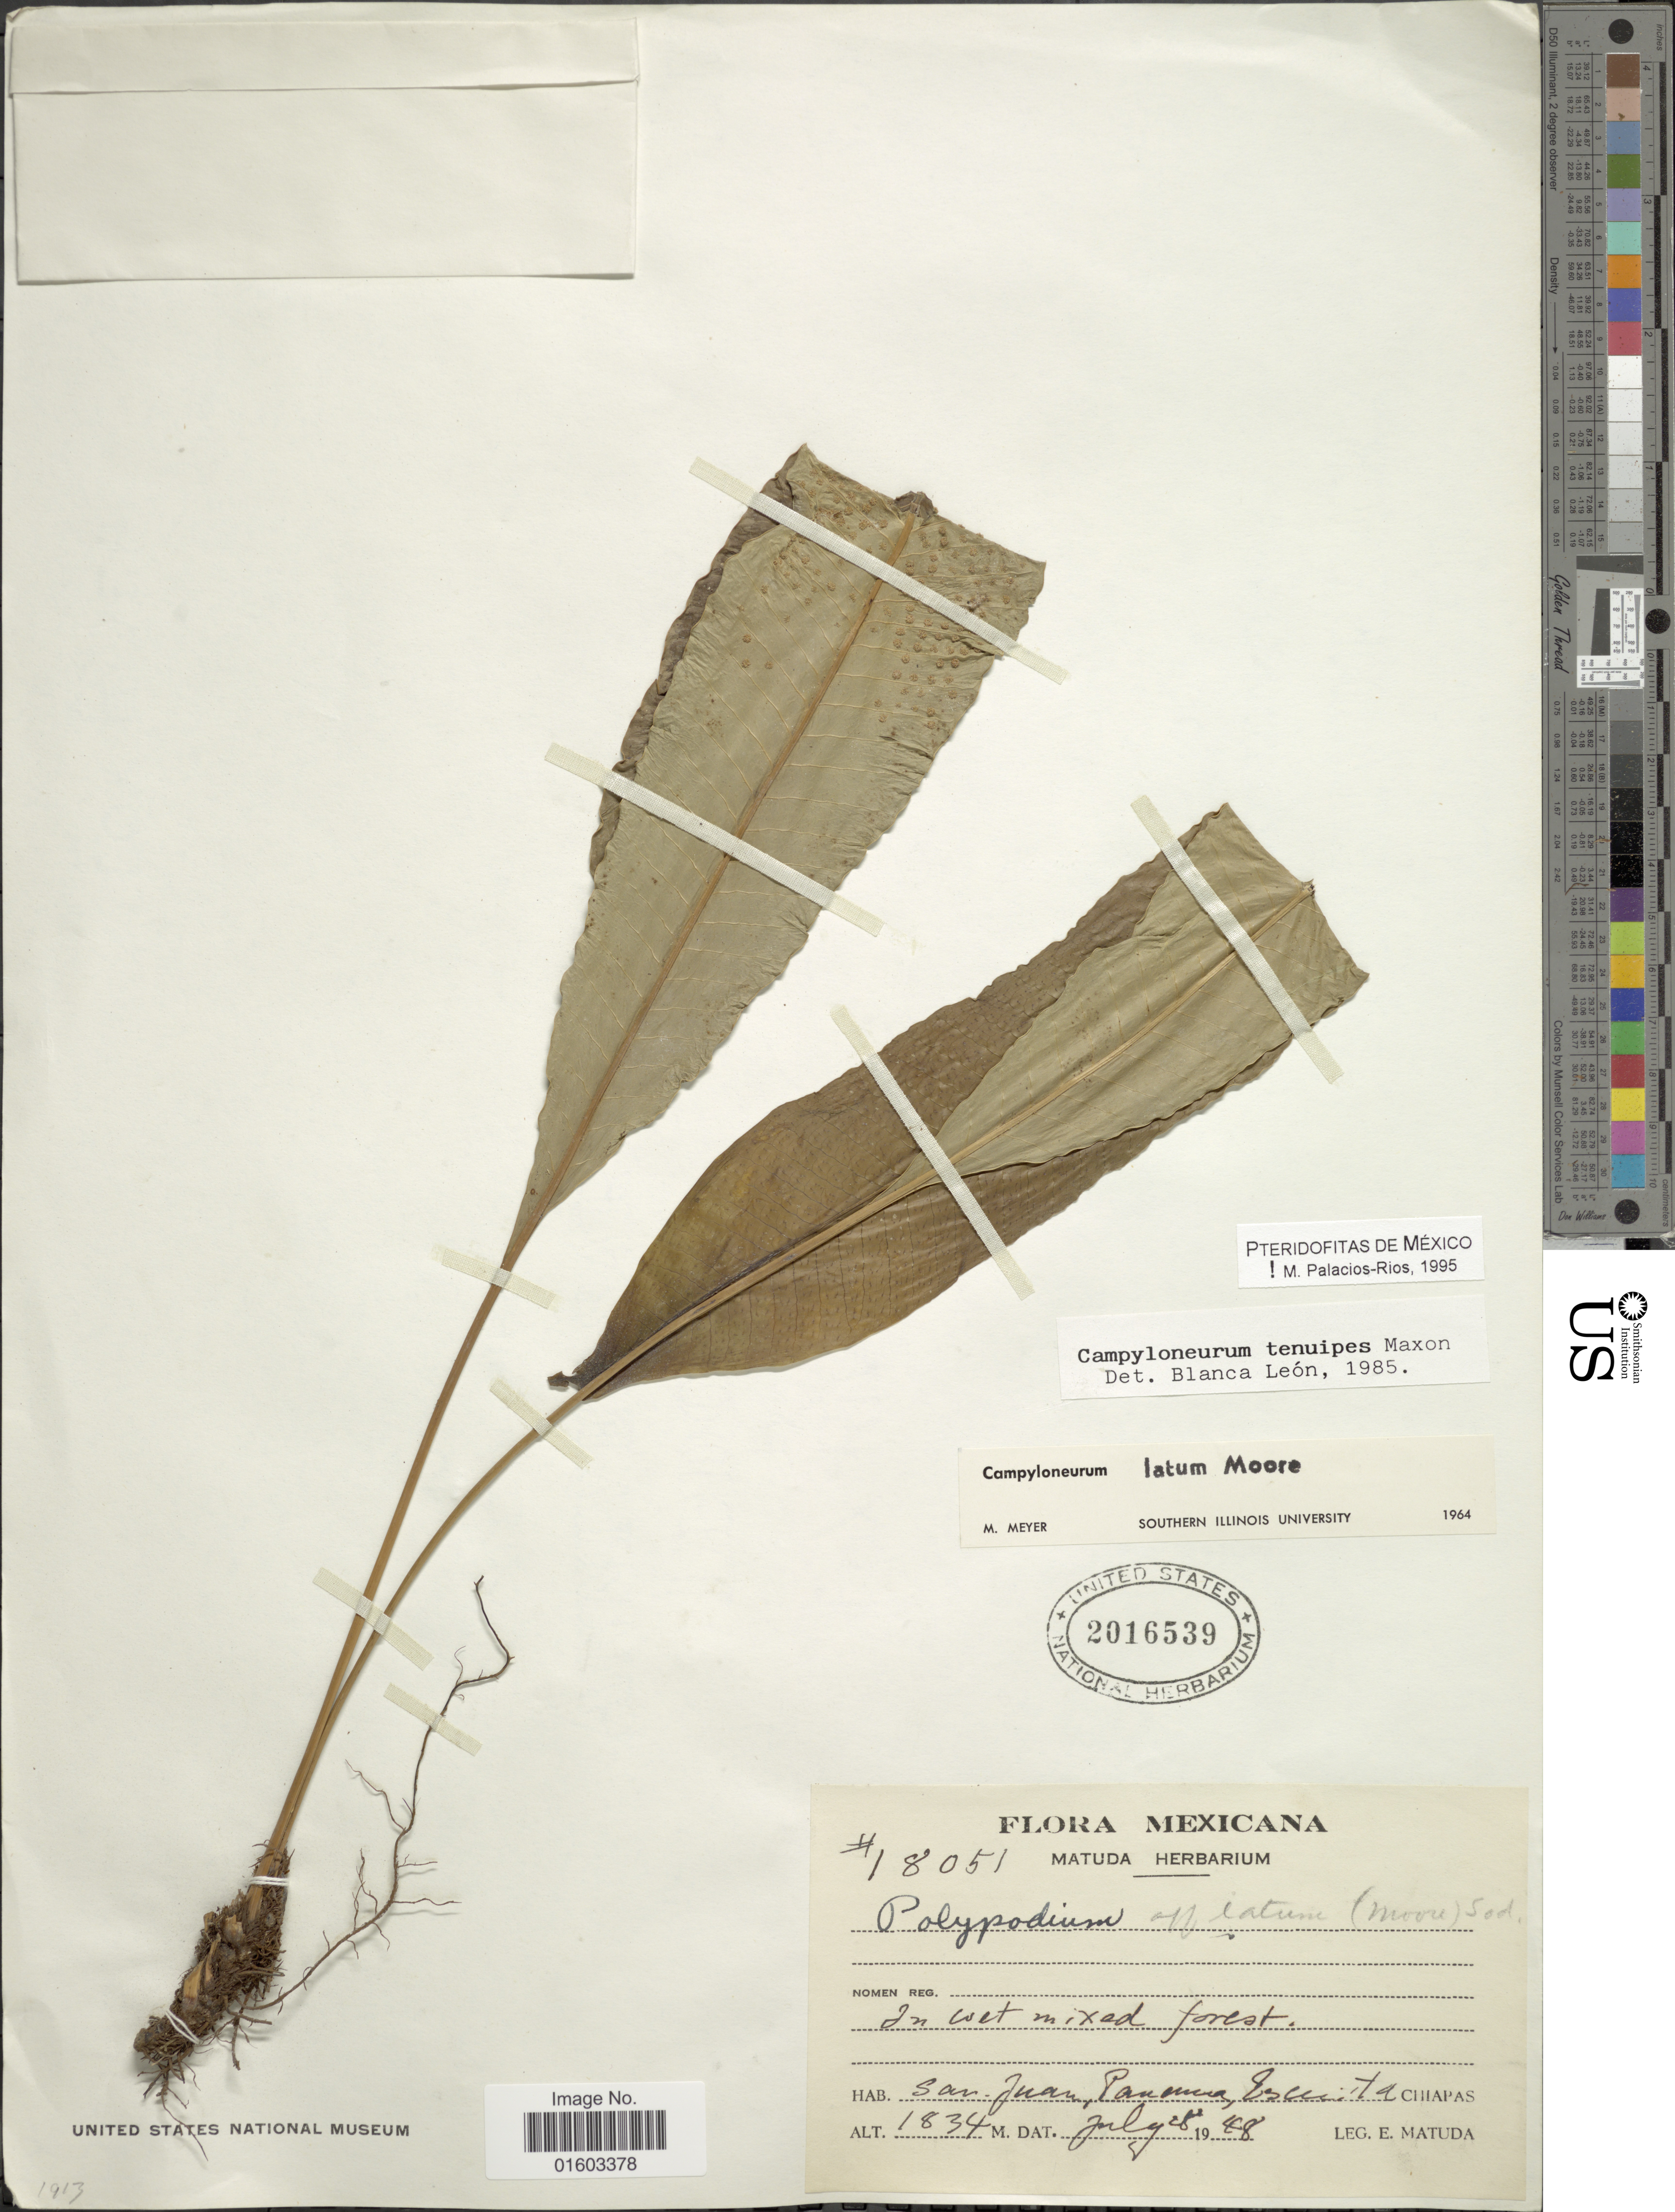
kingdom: Plantae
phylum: Tracheophyta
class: Polypodiopsida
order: Polypodiales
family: Polypodiaceae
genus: Campyloneurum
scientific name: Campyloneurum tenuipes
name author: Maxon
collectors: E. Matuda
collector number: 18051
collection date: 1948-07-28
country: Mexico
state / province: Chiapas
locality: San Juan, Panama, Escuita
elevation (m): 1834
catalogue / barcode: US 2016539